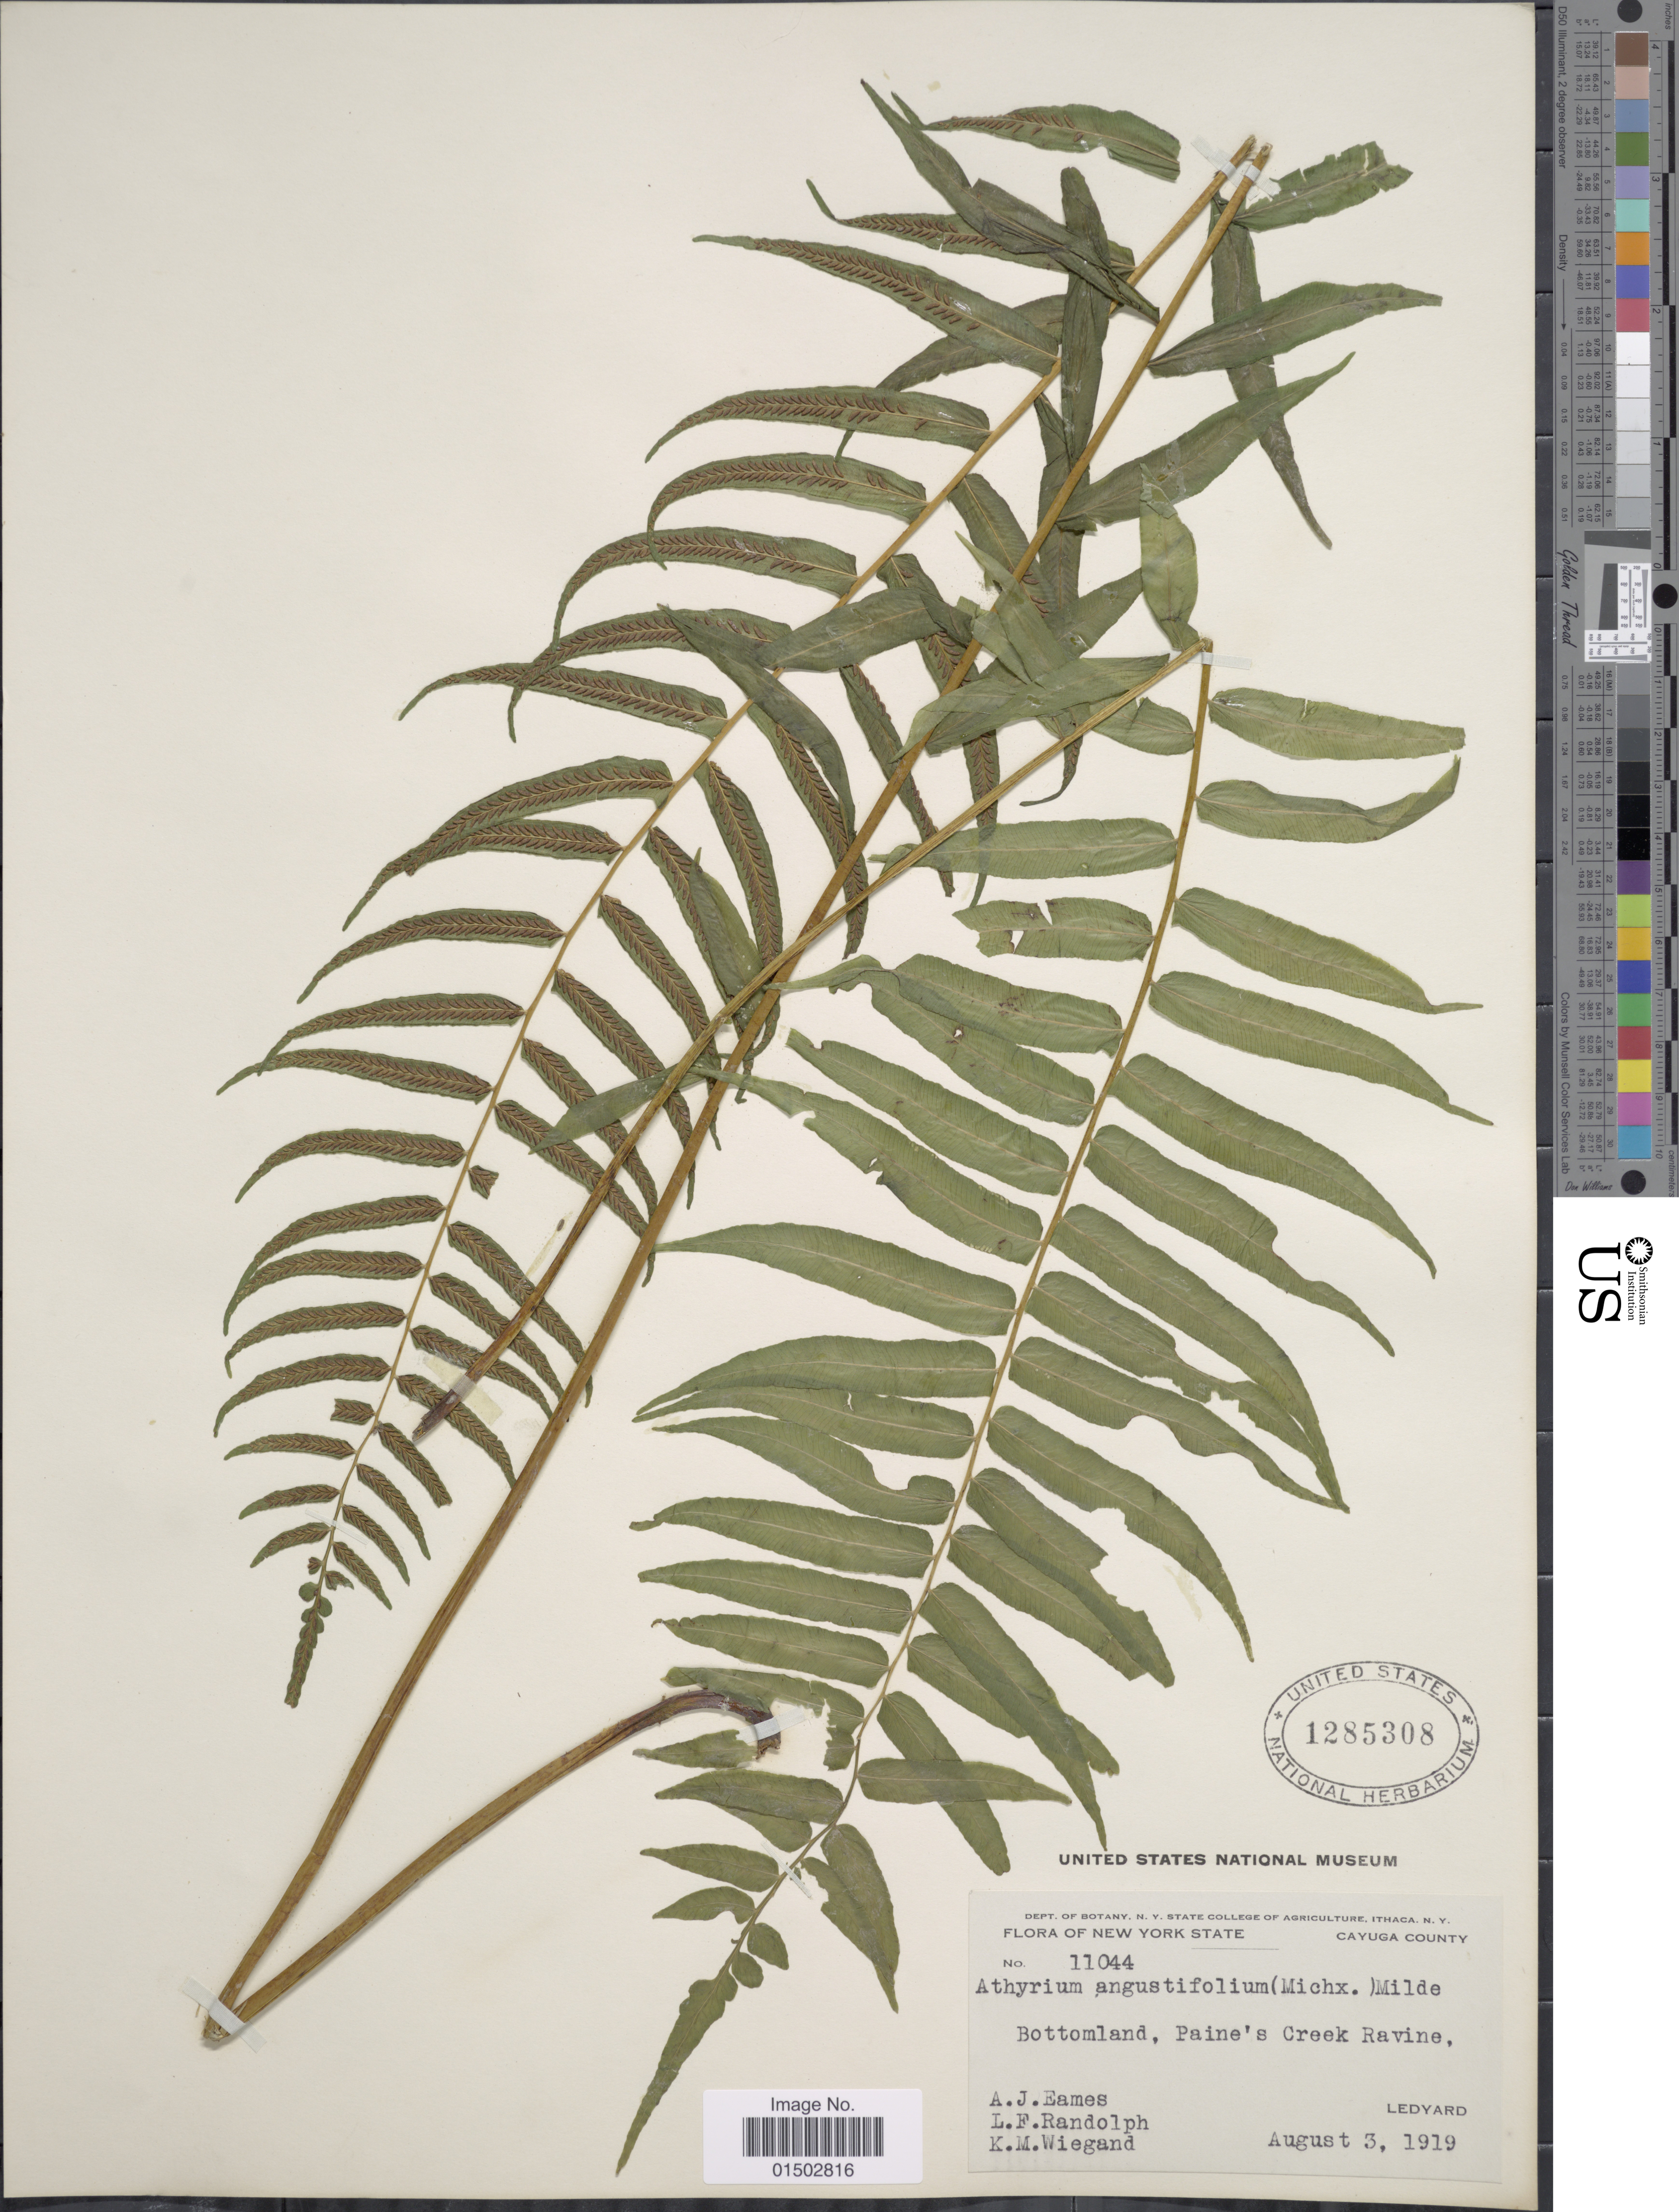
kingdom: Plantae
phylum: Tracheophyta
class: Polypodiopsida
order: Polypodiales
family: Diplaziopsidaceae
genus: Homalosorus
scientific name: Homalosorus pycnocarpos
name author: (Spreng.) Pic. Serm.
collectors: A. J. Eames, L. F. Randolph & K. M. Wiegand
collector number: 11044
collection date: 1919-08-03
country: United States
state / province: New York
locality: Cayuna County, Bottomland, Paine's Creek Ravine, Ledyard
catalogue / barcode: US 1285308